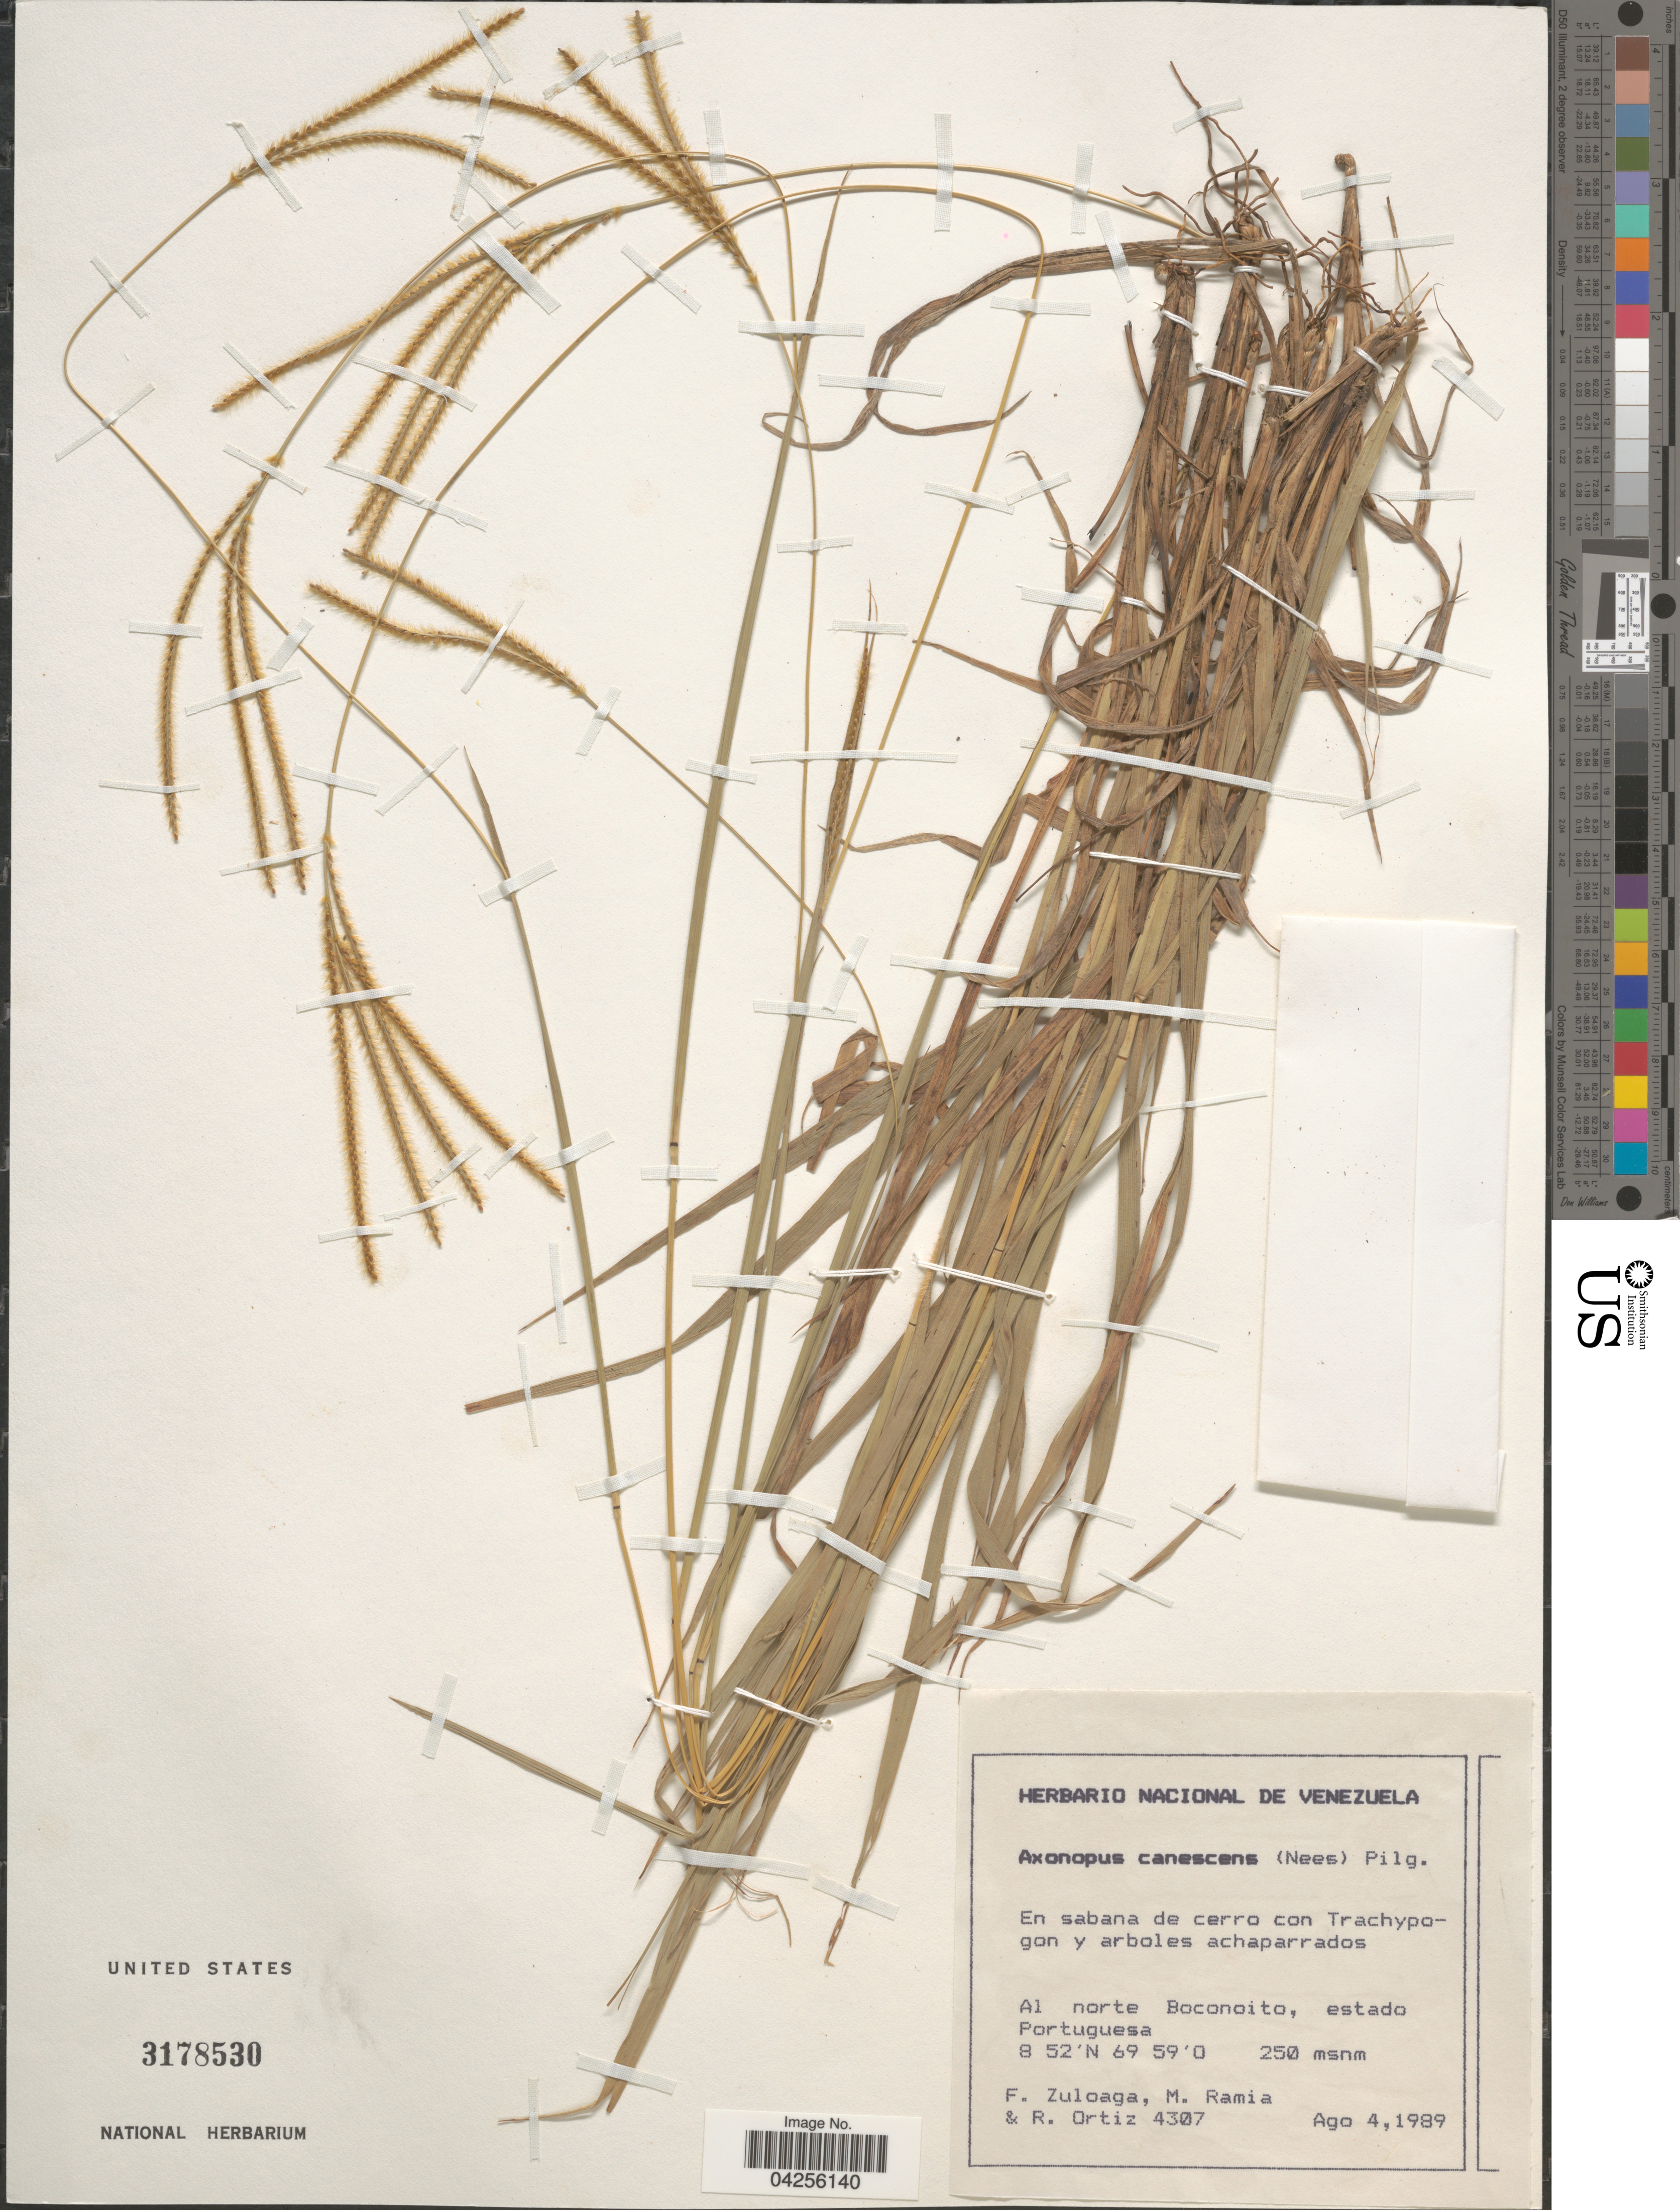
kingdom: Plantae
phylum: Tracheophyta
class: Liliopsida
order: Poales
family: Poaceae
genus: Axonopus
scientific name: Axonopus canescens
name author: (Nees ex Trin.) Pilg.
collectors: F. Zuloaga, M. Ramia & R. Ortiz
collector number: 4307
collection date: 1989-08-04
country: Venezuela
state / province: Portuguesa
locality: En sabana de cerro. Al norte Boconoito.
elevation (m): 250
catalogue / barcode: US 3178530